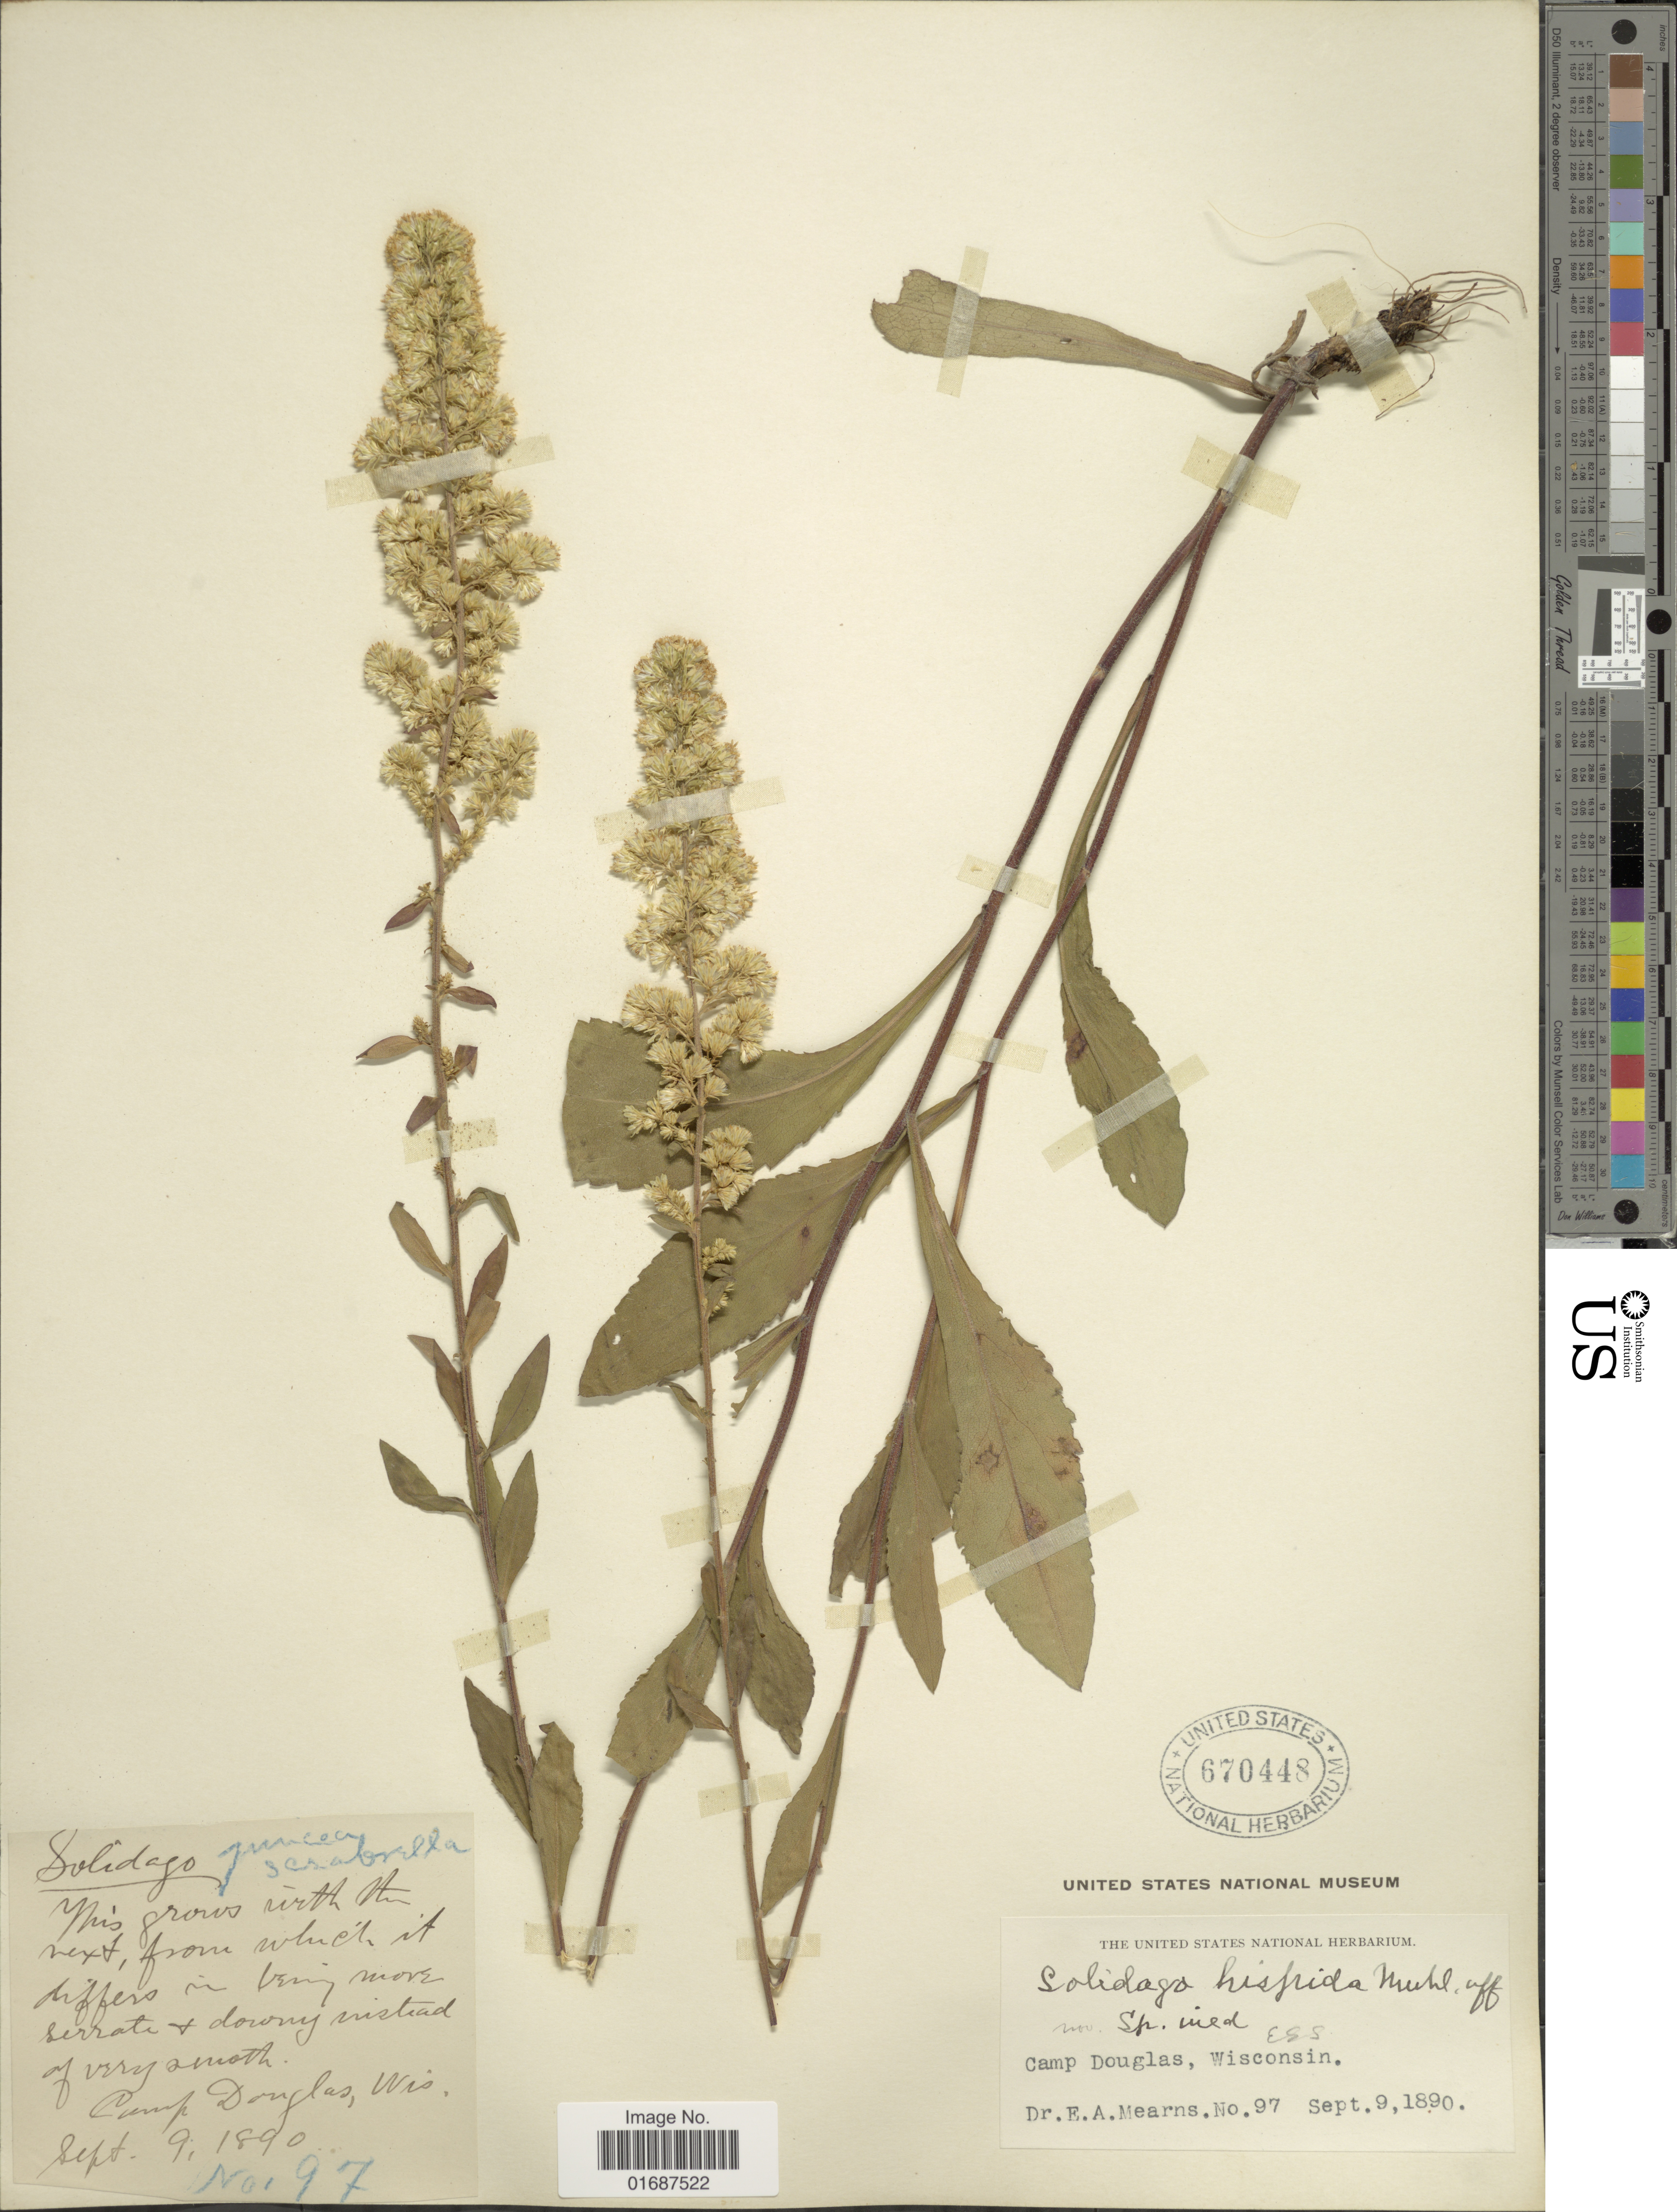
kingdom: Plantae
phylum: Tracheophyta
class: Magnoliopsida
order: Asterales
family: Asteraceae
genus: Solidago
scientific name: Solidago hispida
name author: Muhl. ex Willd.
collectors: E. A. Mearns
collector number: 97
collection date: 1890-09-09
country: United States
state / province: Wisconsin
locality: Camp Douglas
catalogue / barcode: US 670448